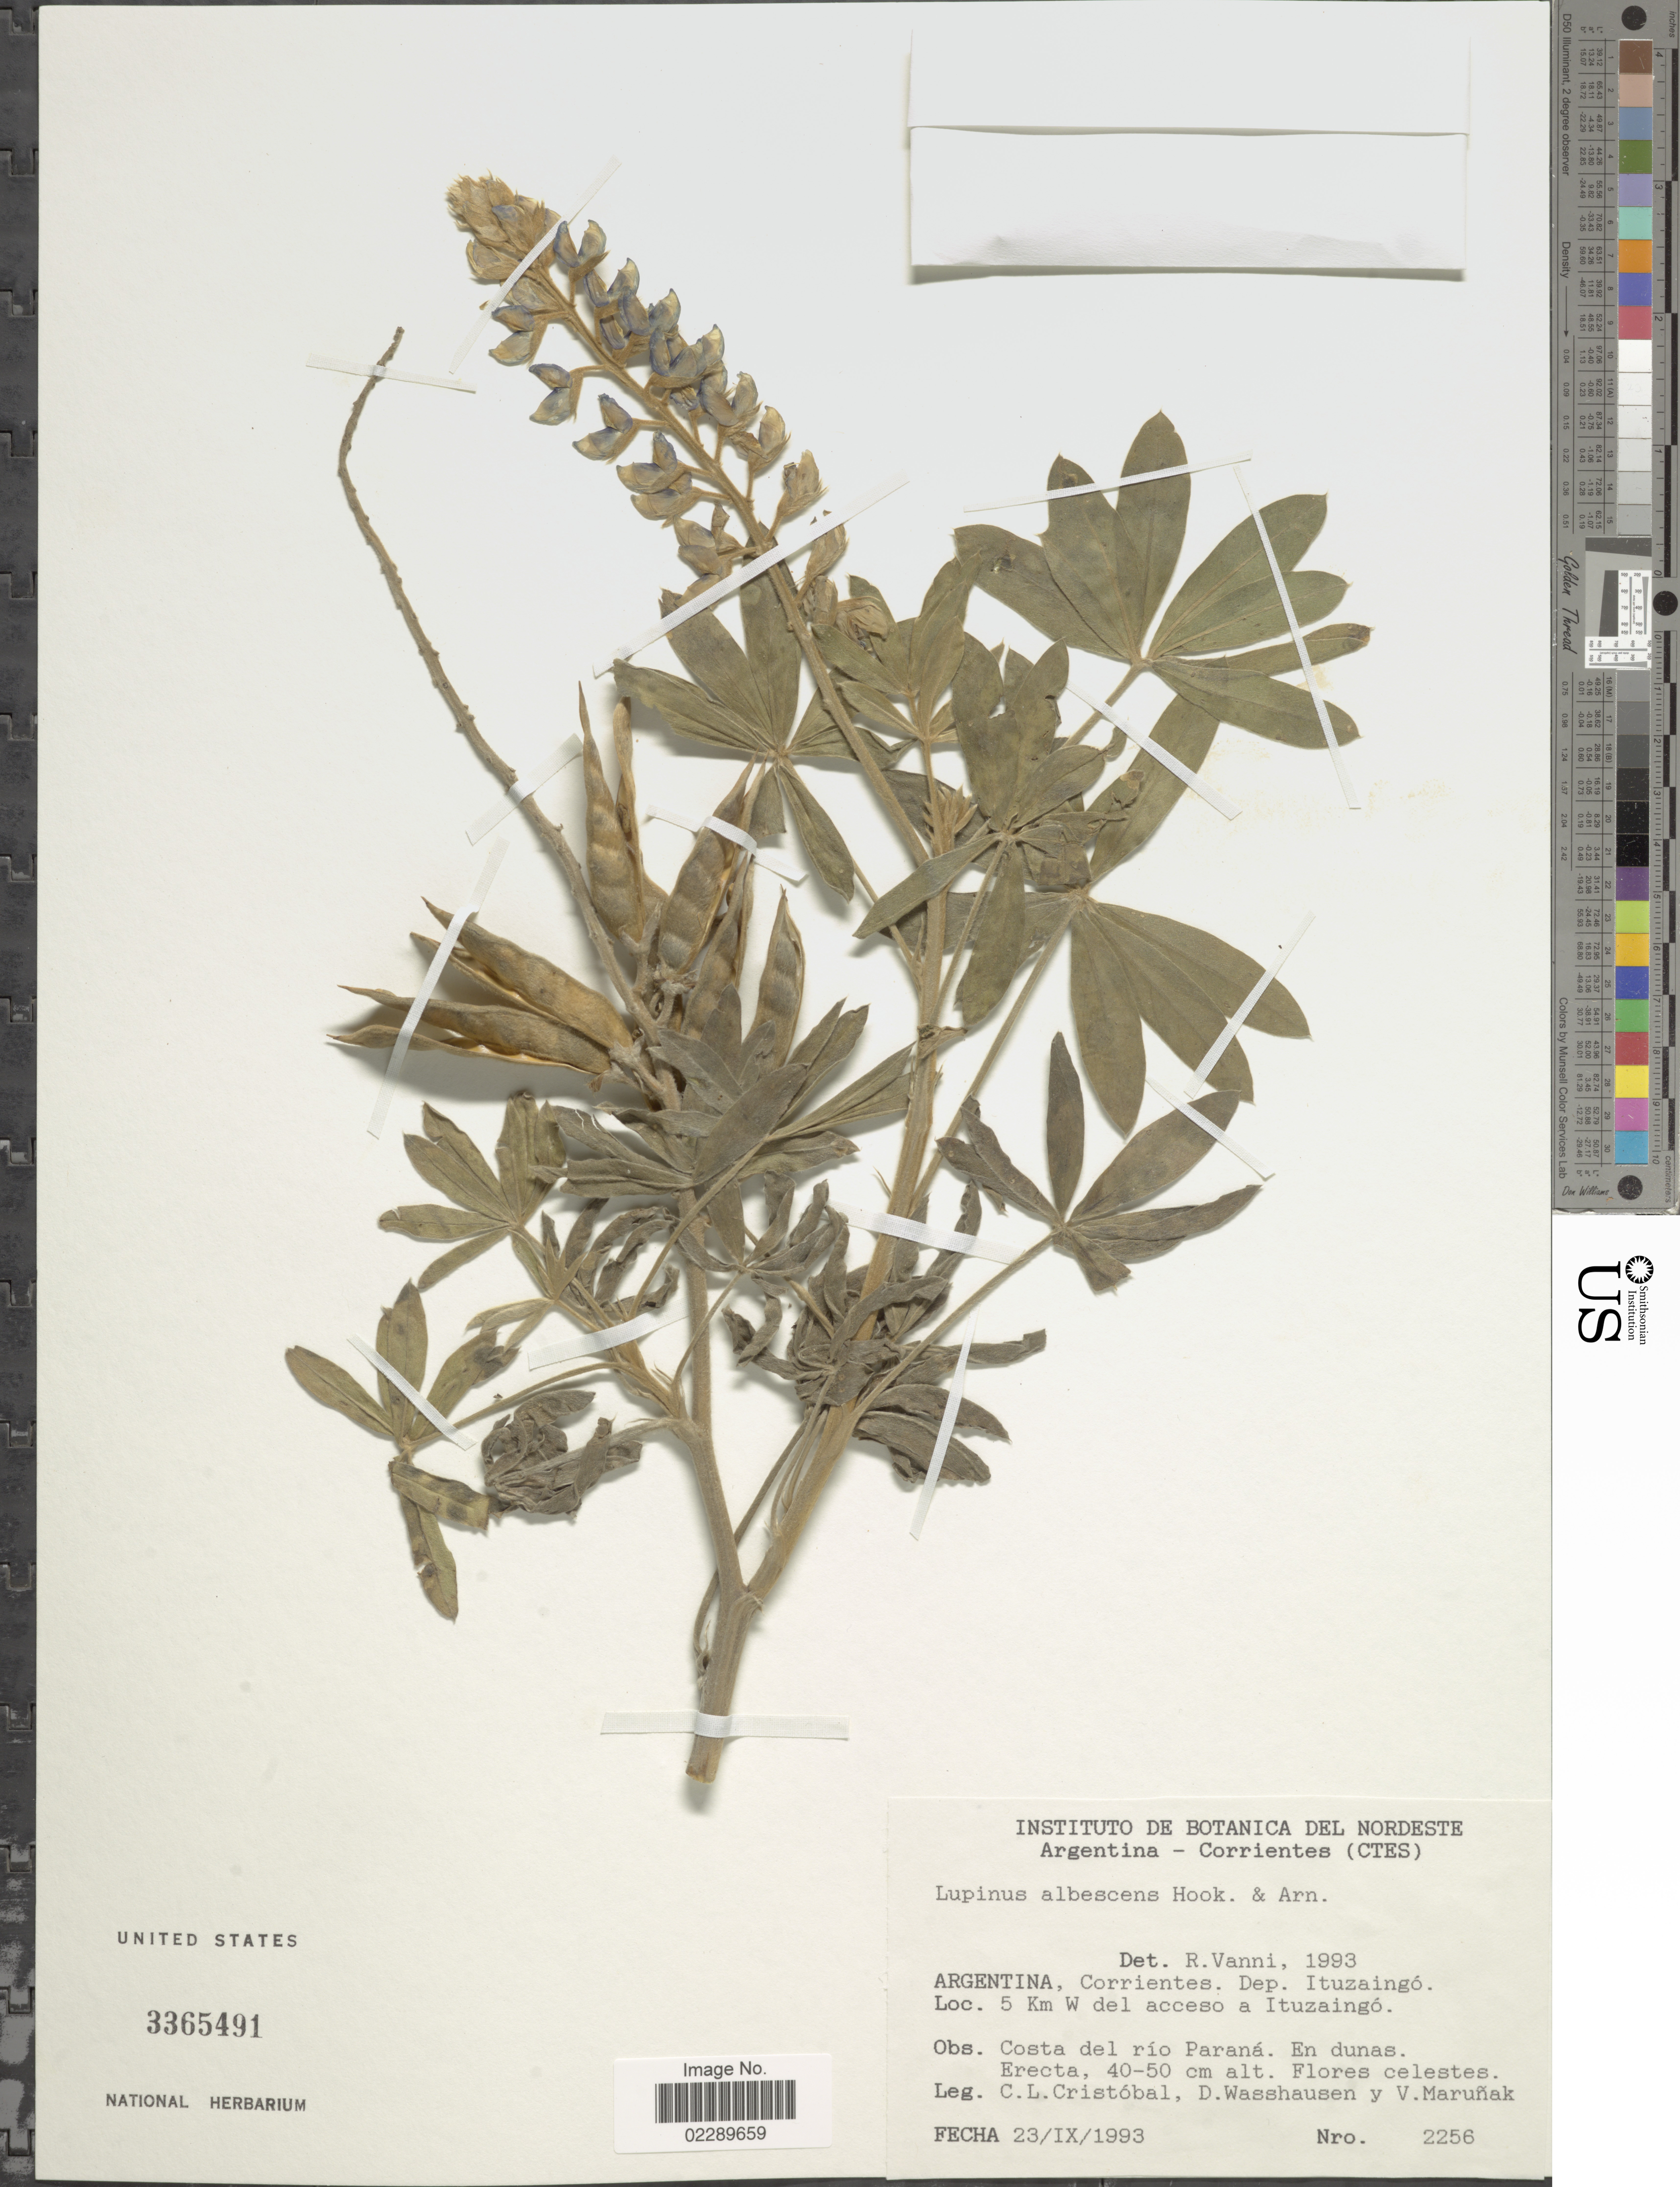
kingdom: Plantae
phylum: Tracheophyta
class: Magnoliopsida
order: Fabales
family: Fabaceae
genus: Lupinus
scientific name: Lupinus albescens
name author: Hook. & Arn.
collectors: C. L. Cristóbal, D. C. Wasshausen & V. Maruñak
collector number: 2256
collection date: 1993-09-23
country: Argentina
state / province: Corrientes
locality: Argentina, Corrientes. Dep. Ituzaingó. 5 Km W del acceso a Ituzaingó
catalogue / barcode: US 3365491